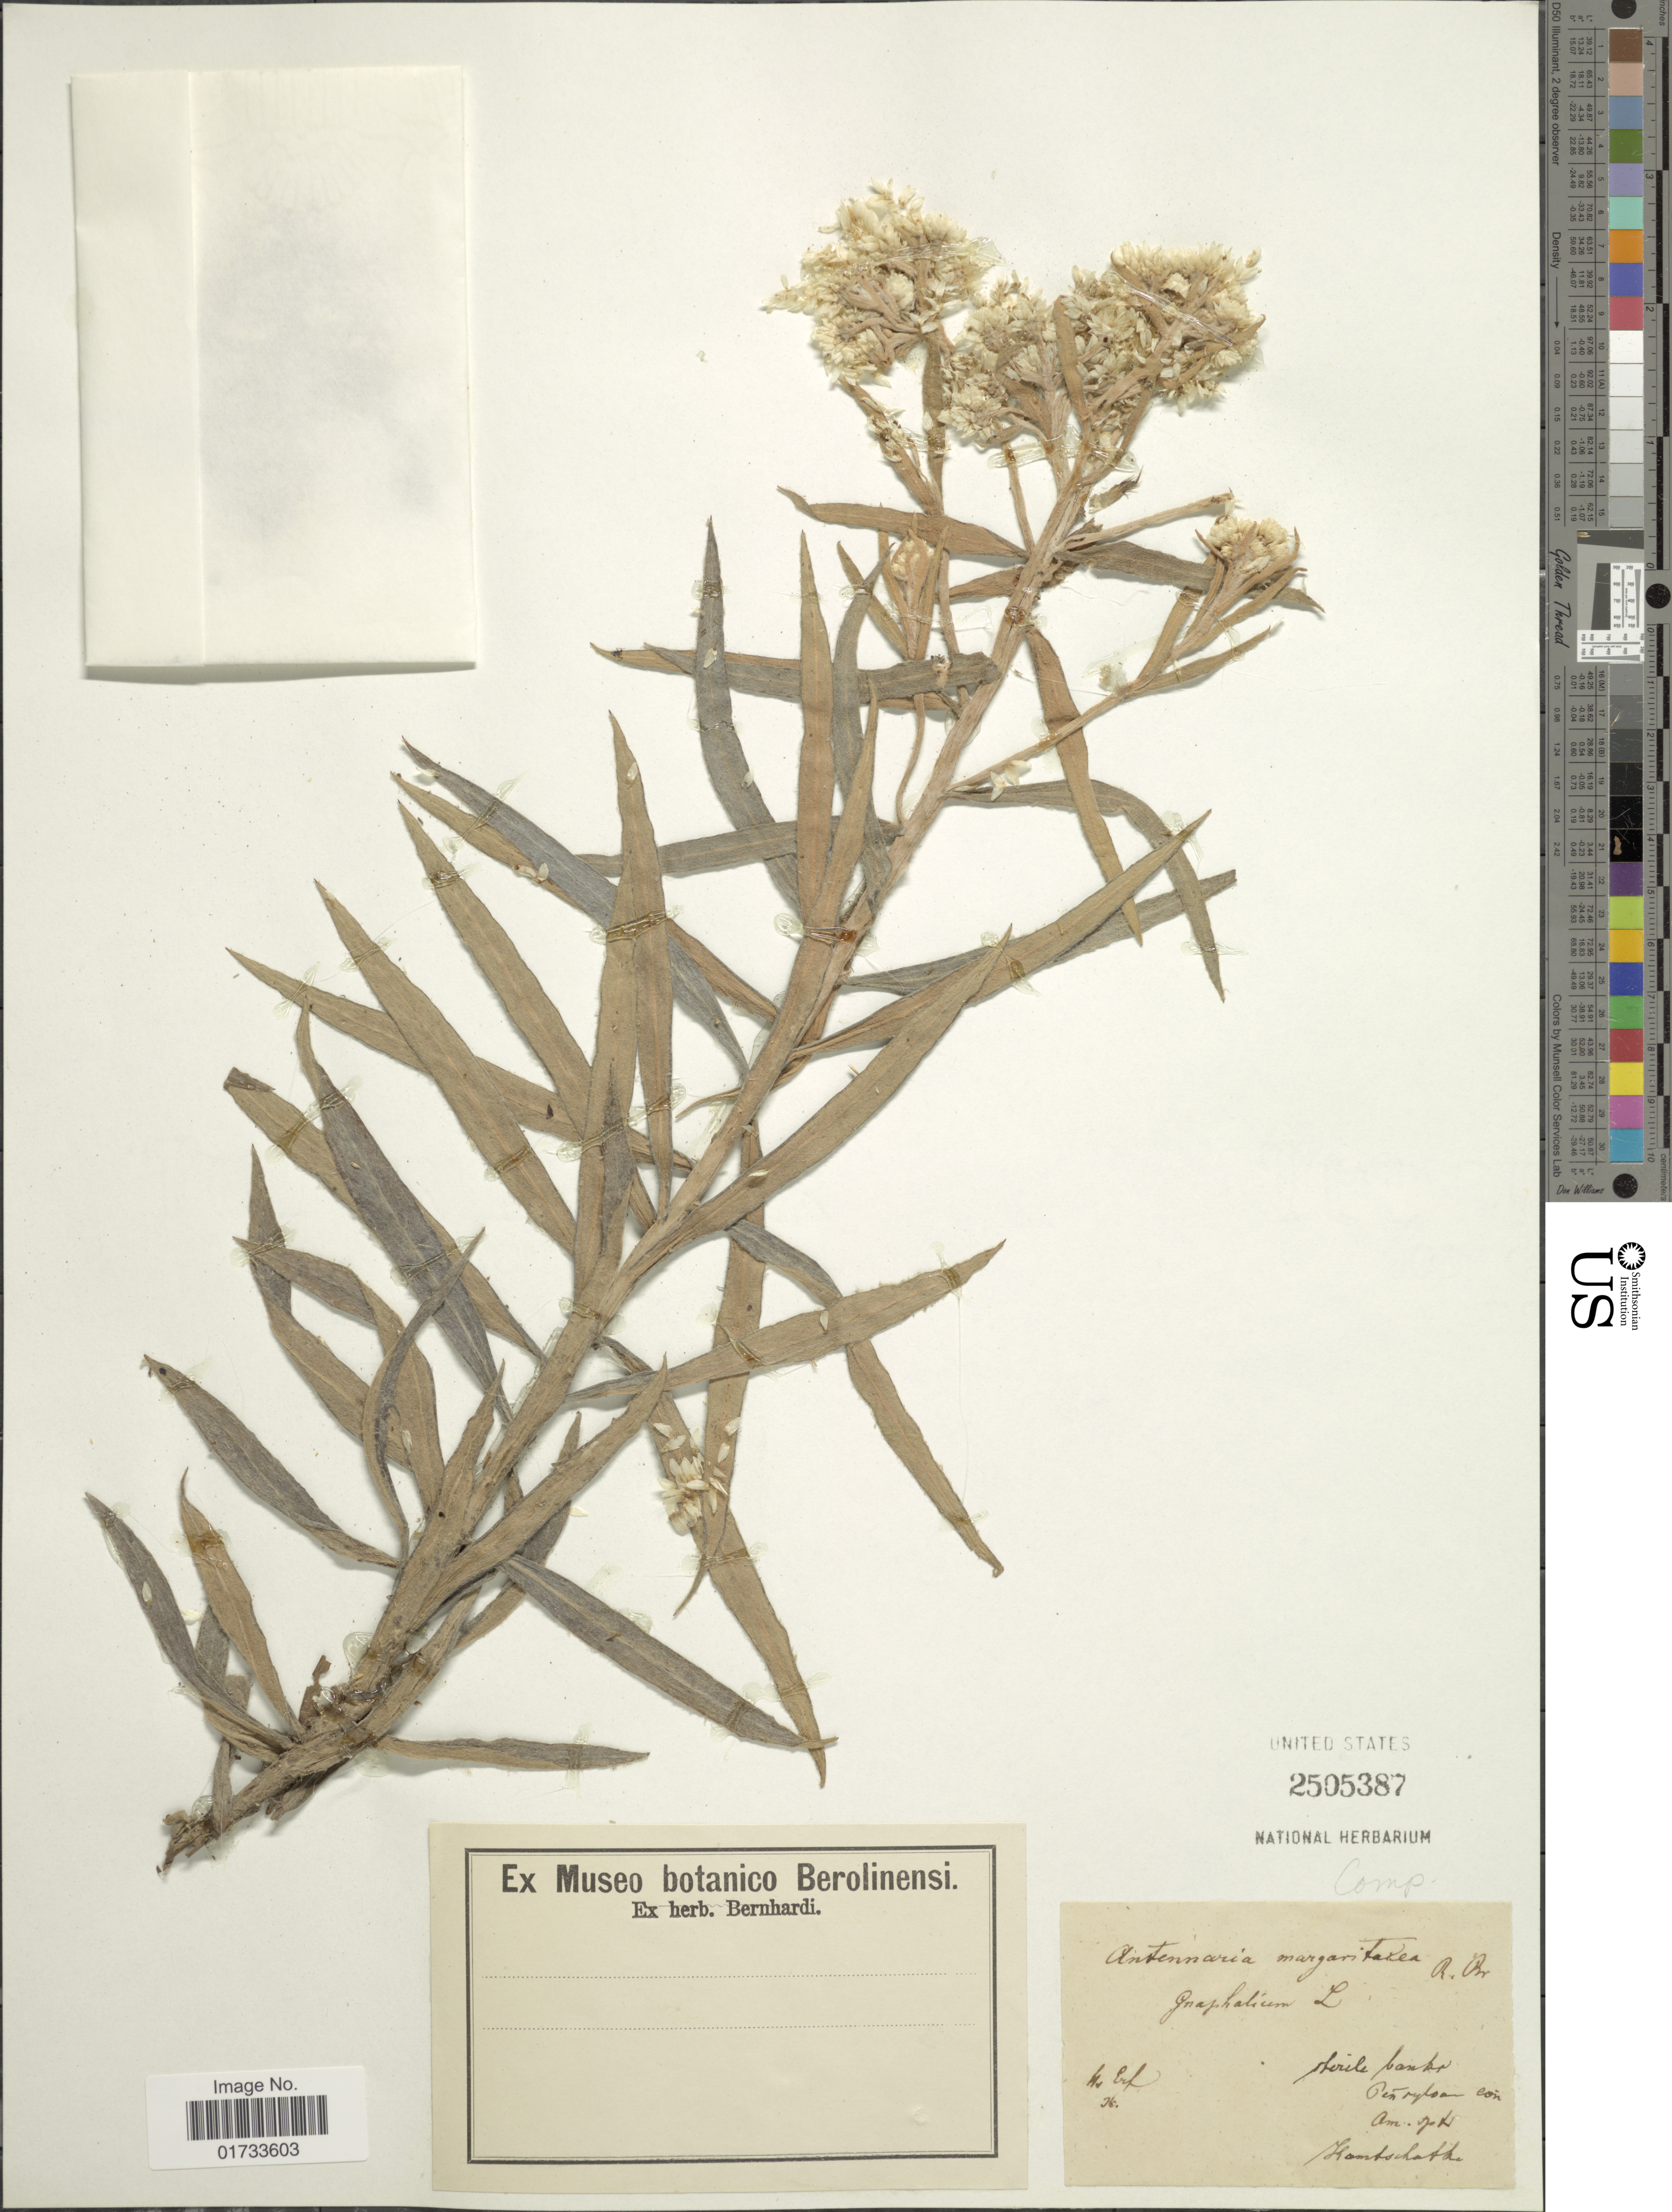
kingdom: Plantae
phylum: Tracheophyta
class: Magnoliopsida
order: Asterales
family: Asteraceae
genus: Antennaria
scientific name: Antennaria margaritacea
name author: (L.) DC.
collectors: Hamtschafk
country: Russian Federation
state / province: Kamchatka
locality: Sterile banks.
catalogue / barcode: US 2505387